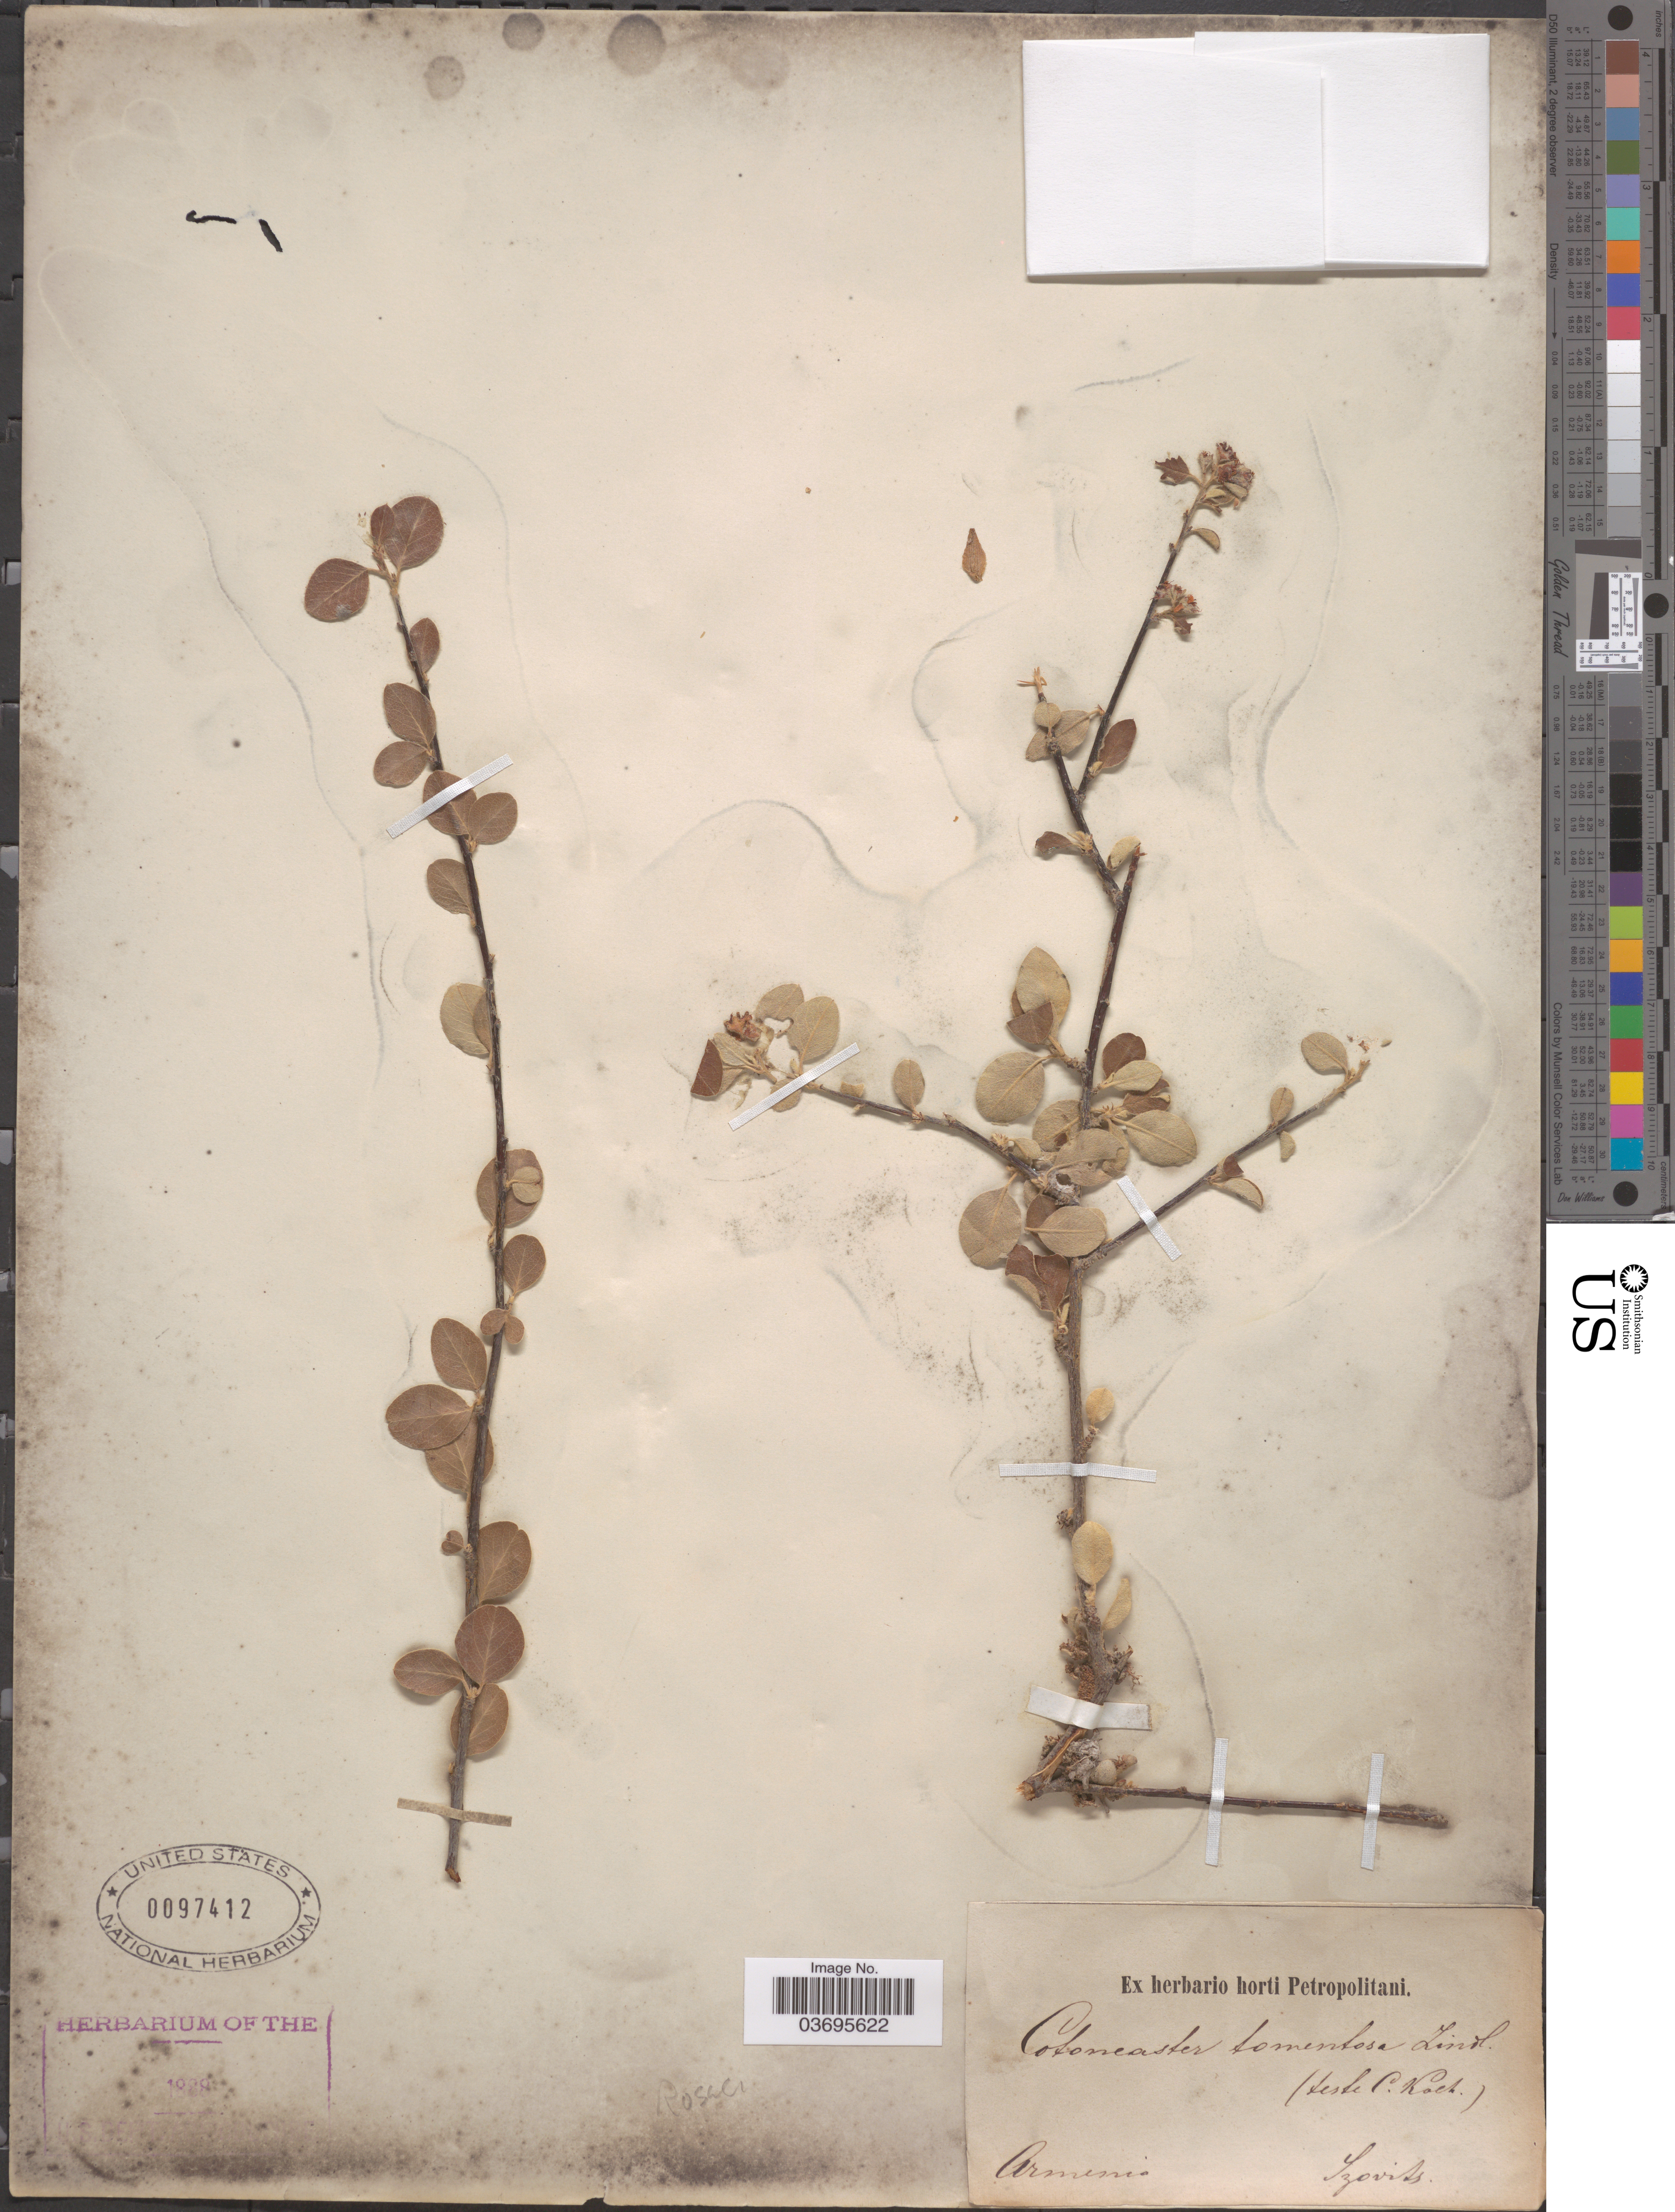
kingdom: Plantae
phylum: Tracheophyta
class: Magnoliopsida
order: Rosales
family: Rosaceae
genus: Cotoneaster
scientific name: Cotoneaster tomentosus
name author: (Aiton) Lindl.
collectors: Szovits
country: Armenia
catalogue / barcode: US 97412